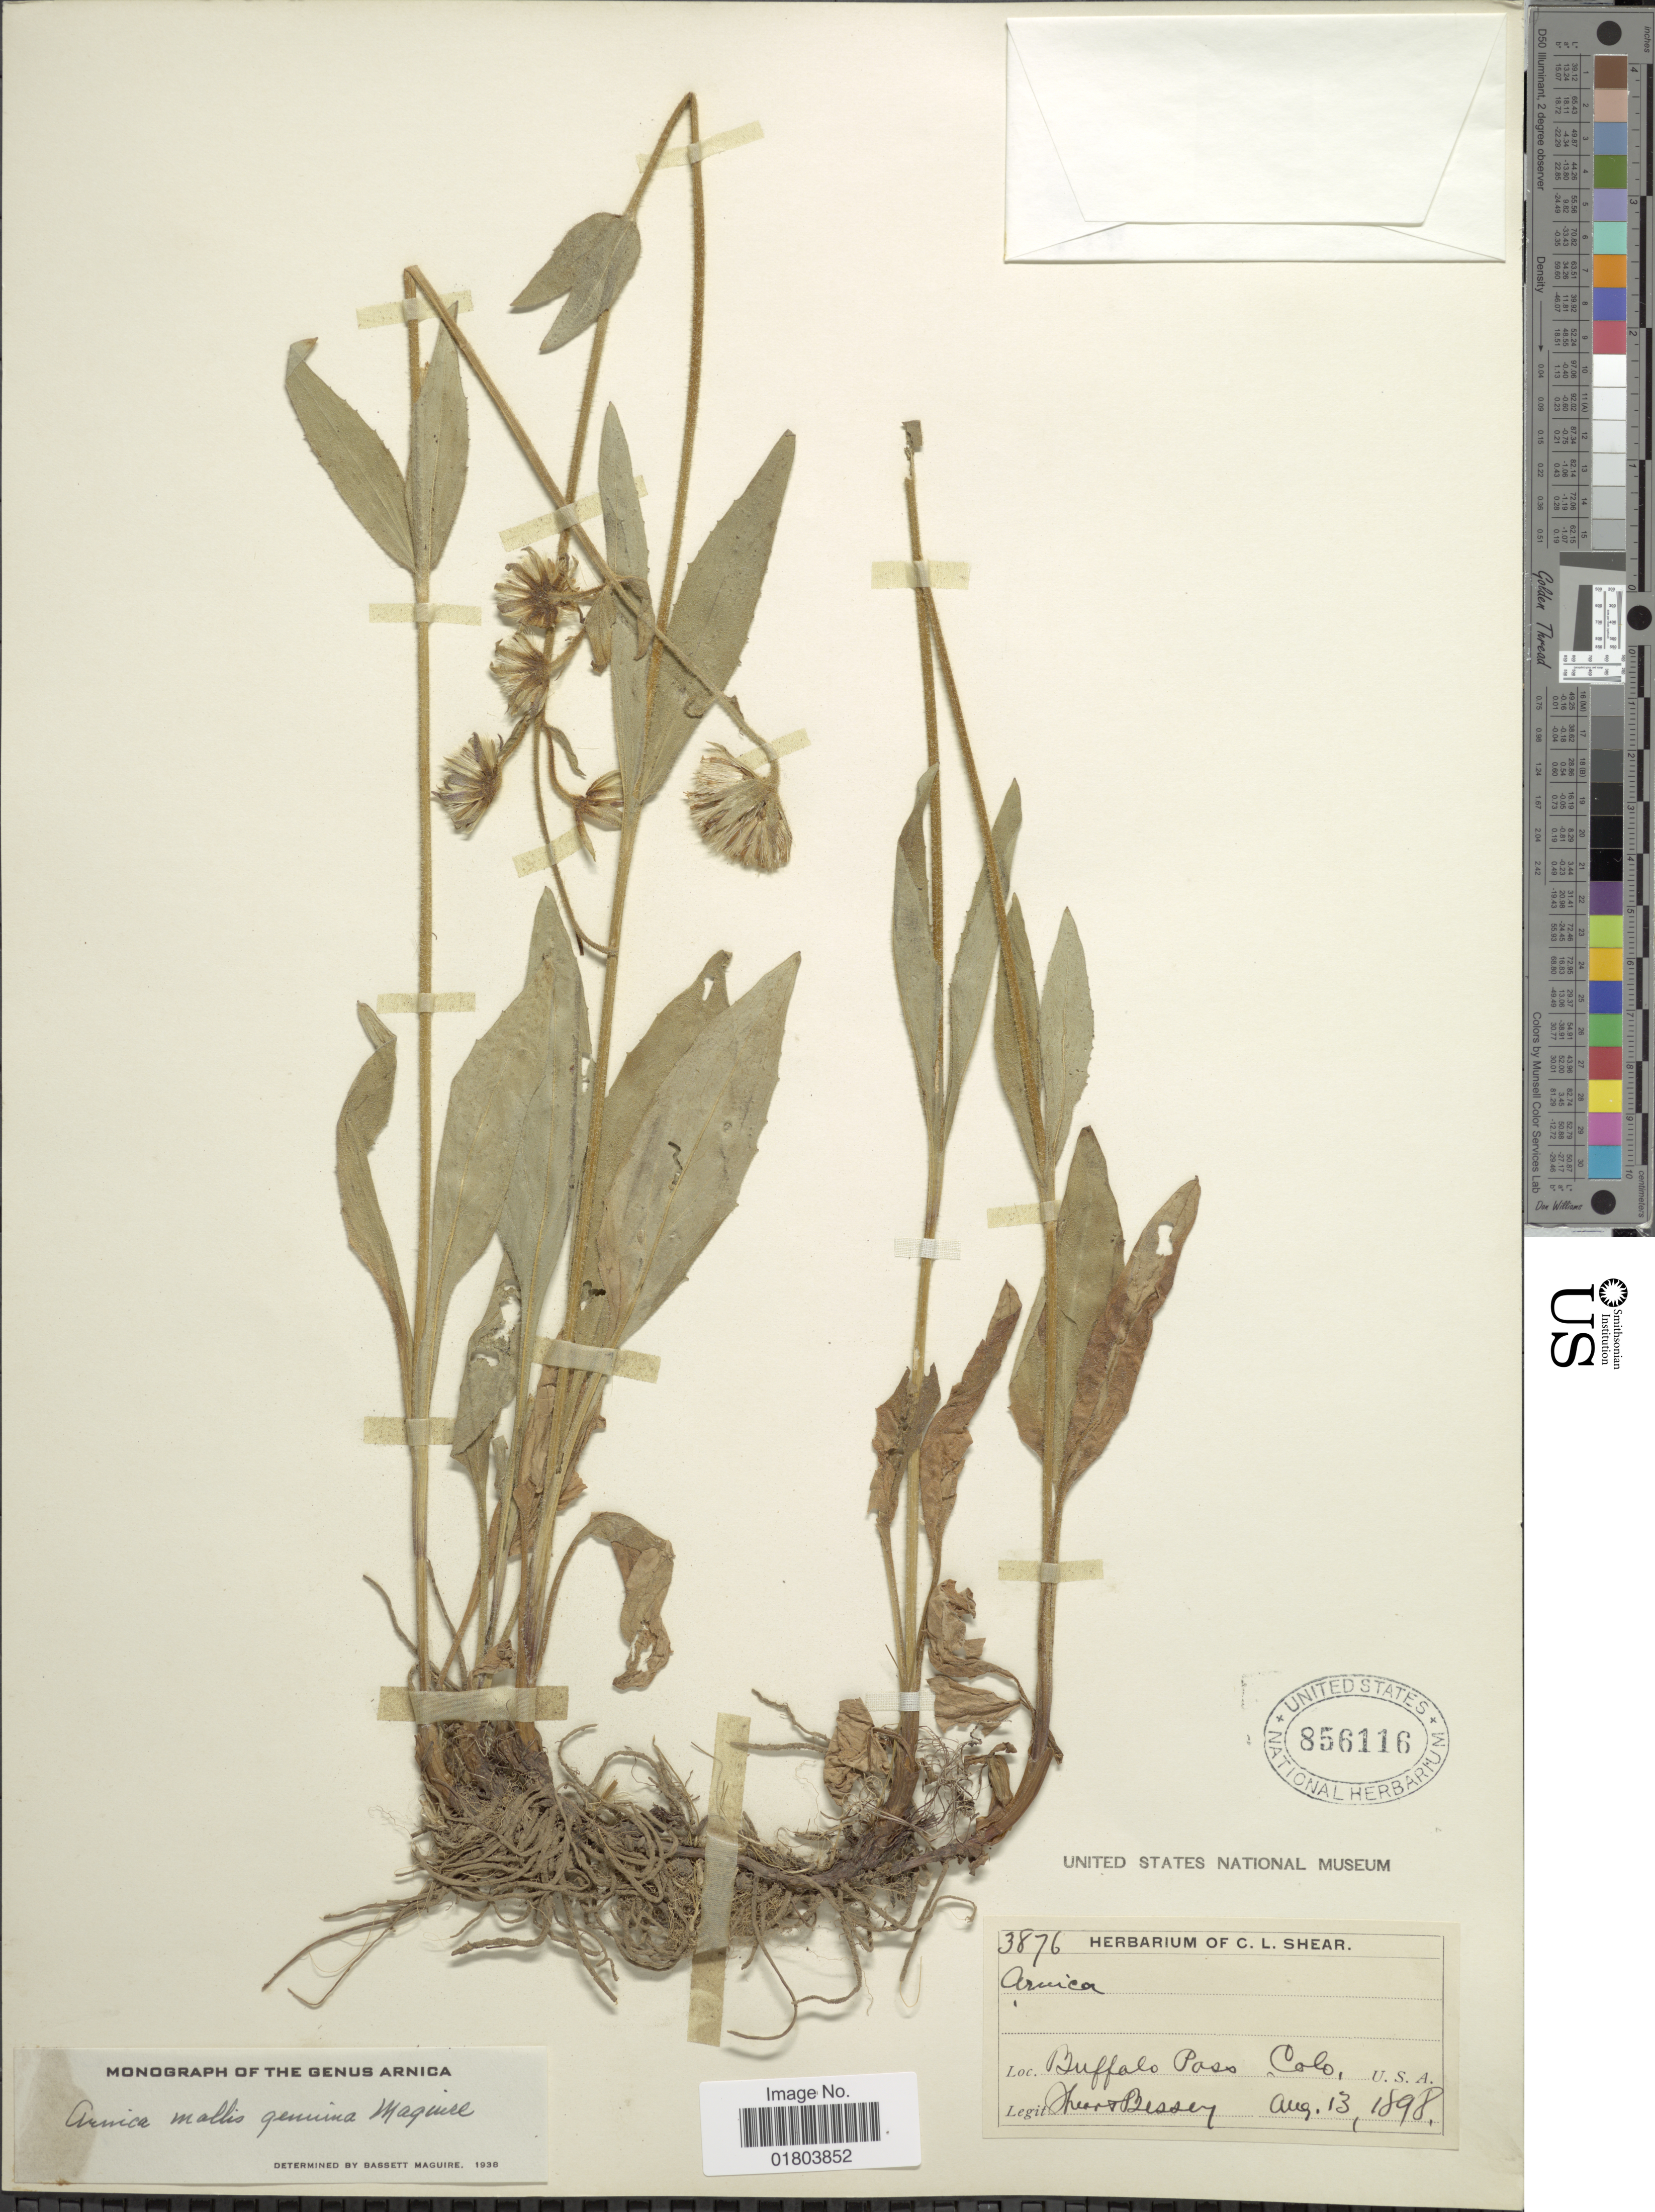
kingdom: Plantae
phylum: Tracheophyta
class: Magnoliopsida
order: Asterales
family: Asteraceae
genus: Arnica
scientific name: Arnica mollis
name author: Hook.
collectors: -- Shear & -. Bessey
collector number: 3876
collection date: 1898-08-13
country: United States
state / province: Colorado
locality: Buffalo Pass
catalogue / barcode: US 856116